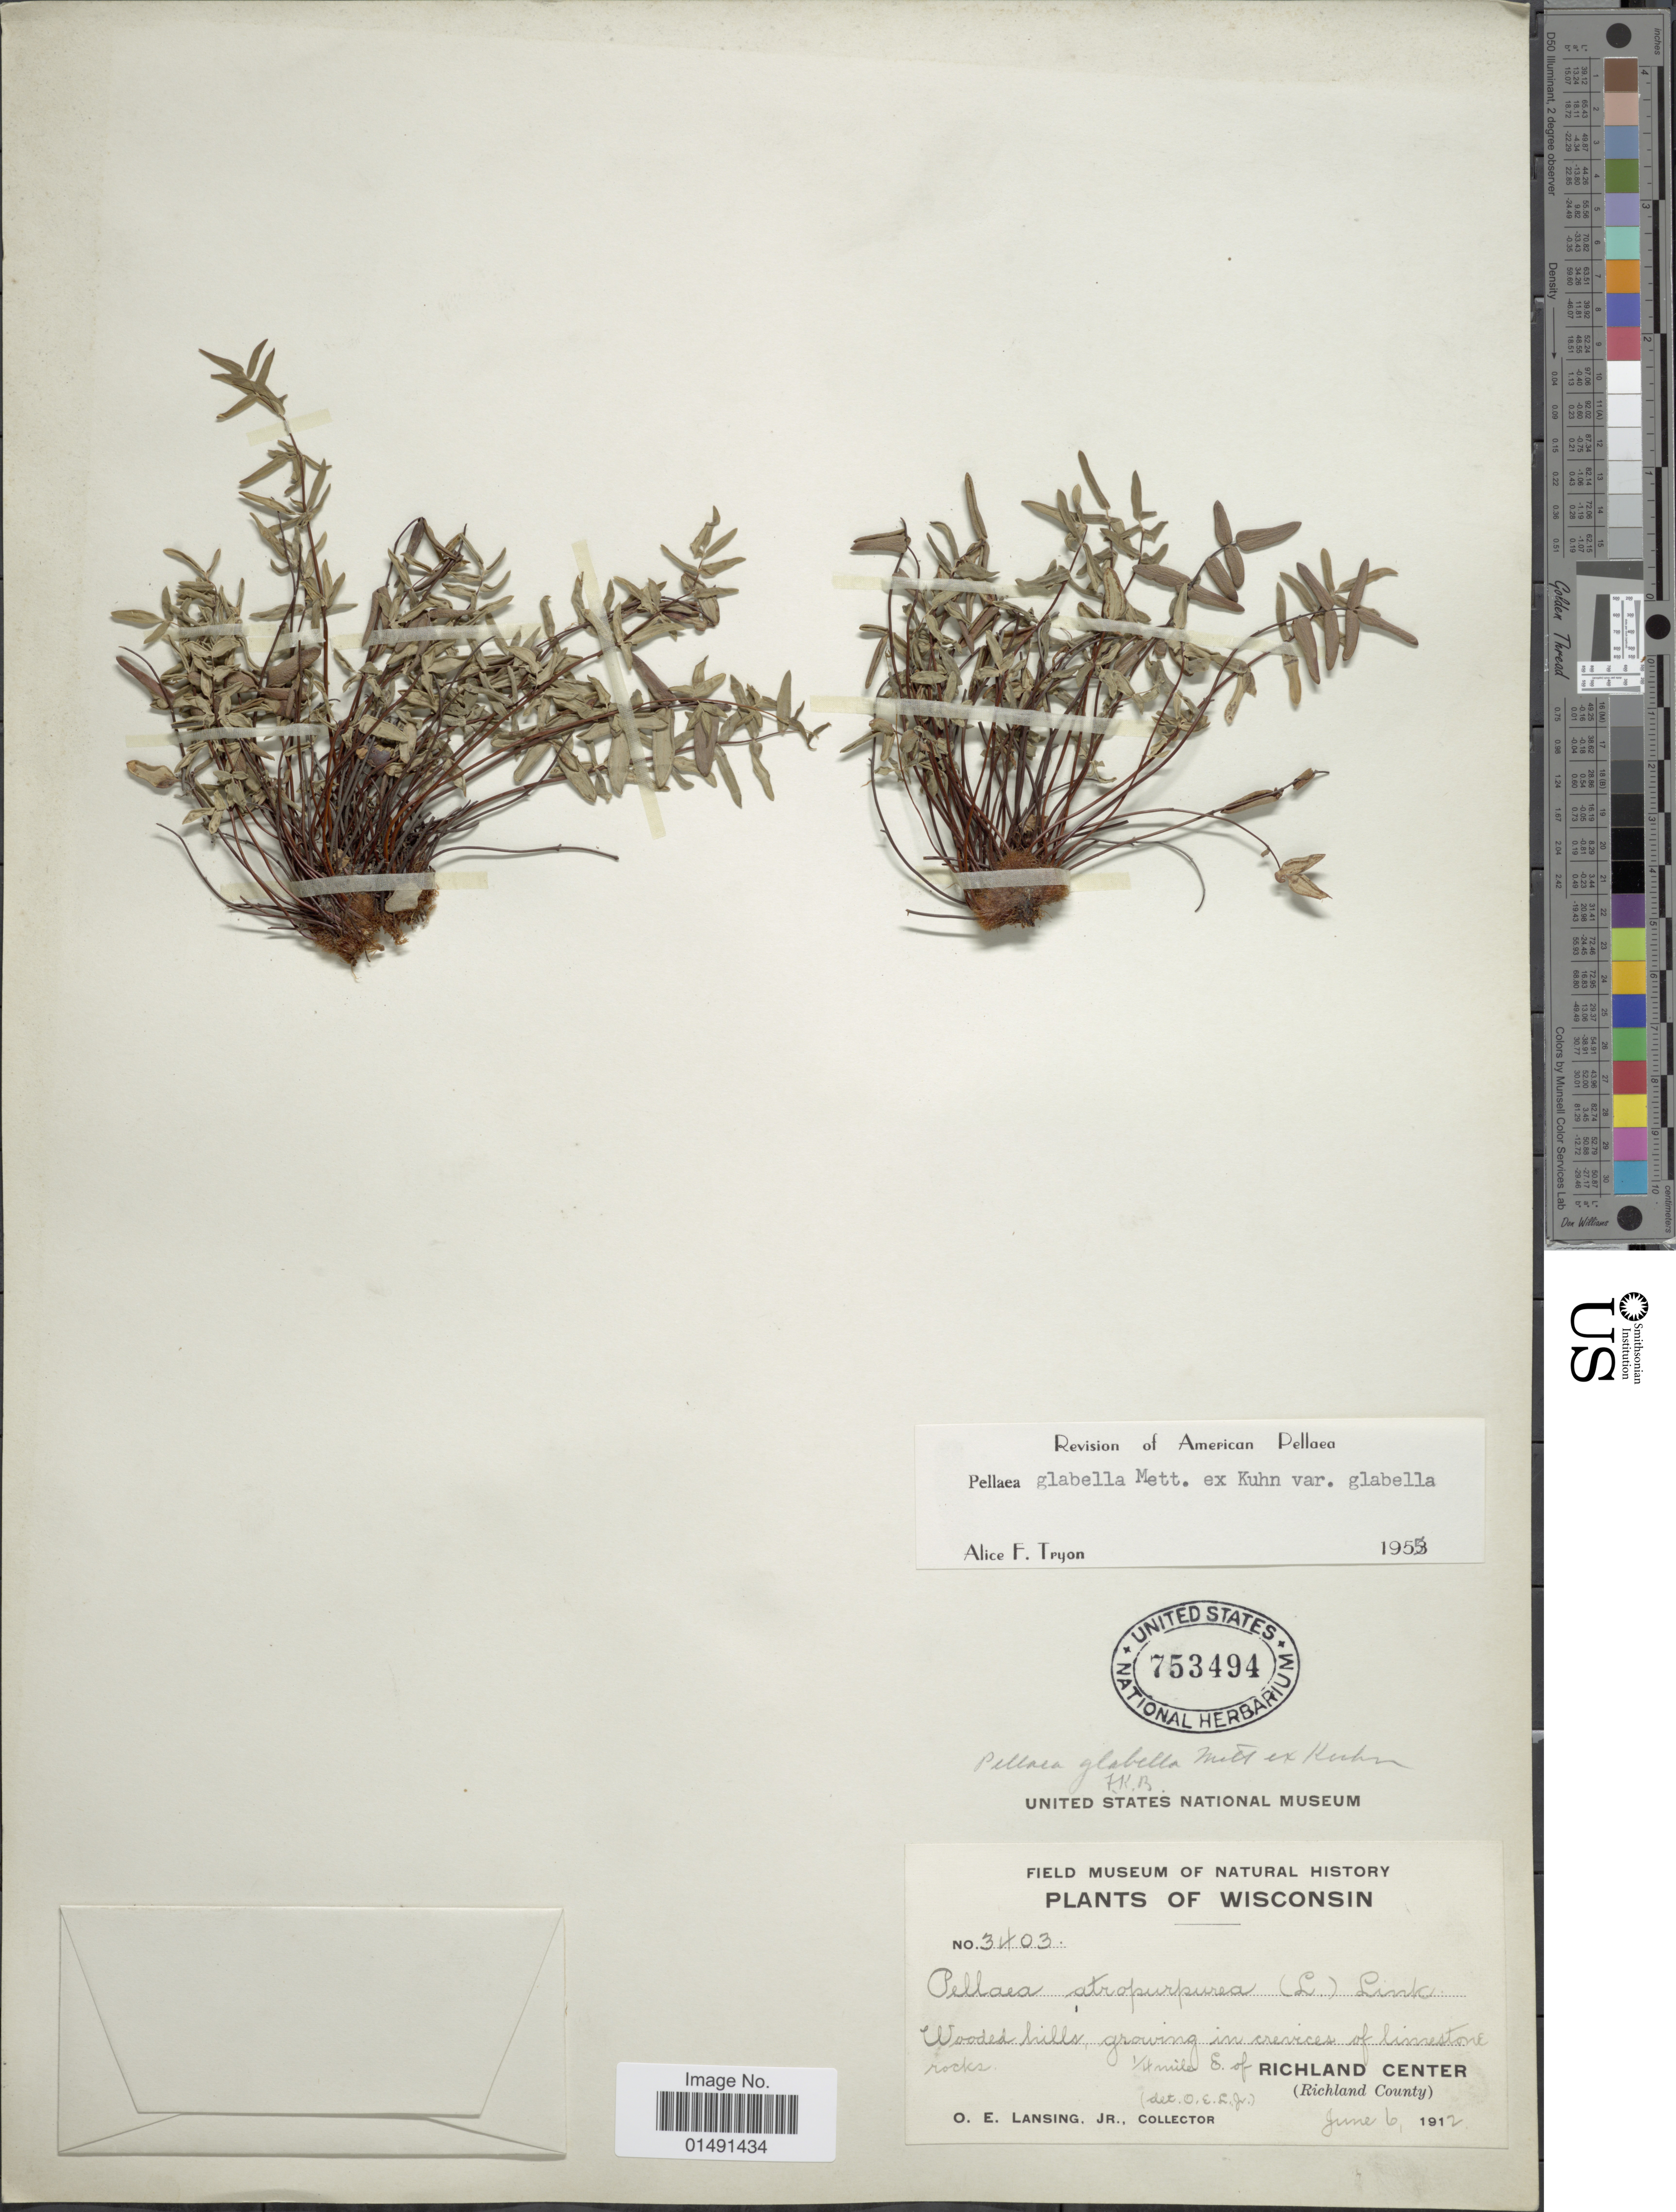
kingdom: Plantae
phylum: Tracheophyta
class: Polypodiopsida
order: Polypodiales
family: Pteridaceae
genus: Pellaea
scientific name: Pellaea glabella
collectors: O. Lansing Jr.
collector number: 3403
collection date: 1912-06-06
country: United States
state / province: Wisconsin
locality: Wooded hills, graving in crevices of limestone, ¼ mile E. of Richland Center (Ricland County)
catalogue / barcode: US 753494